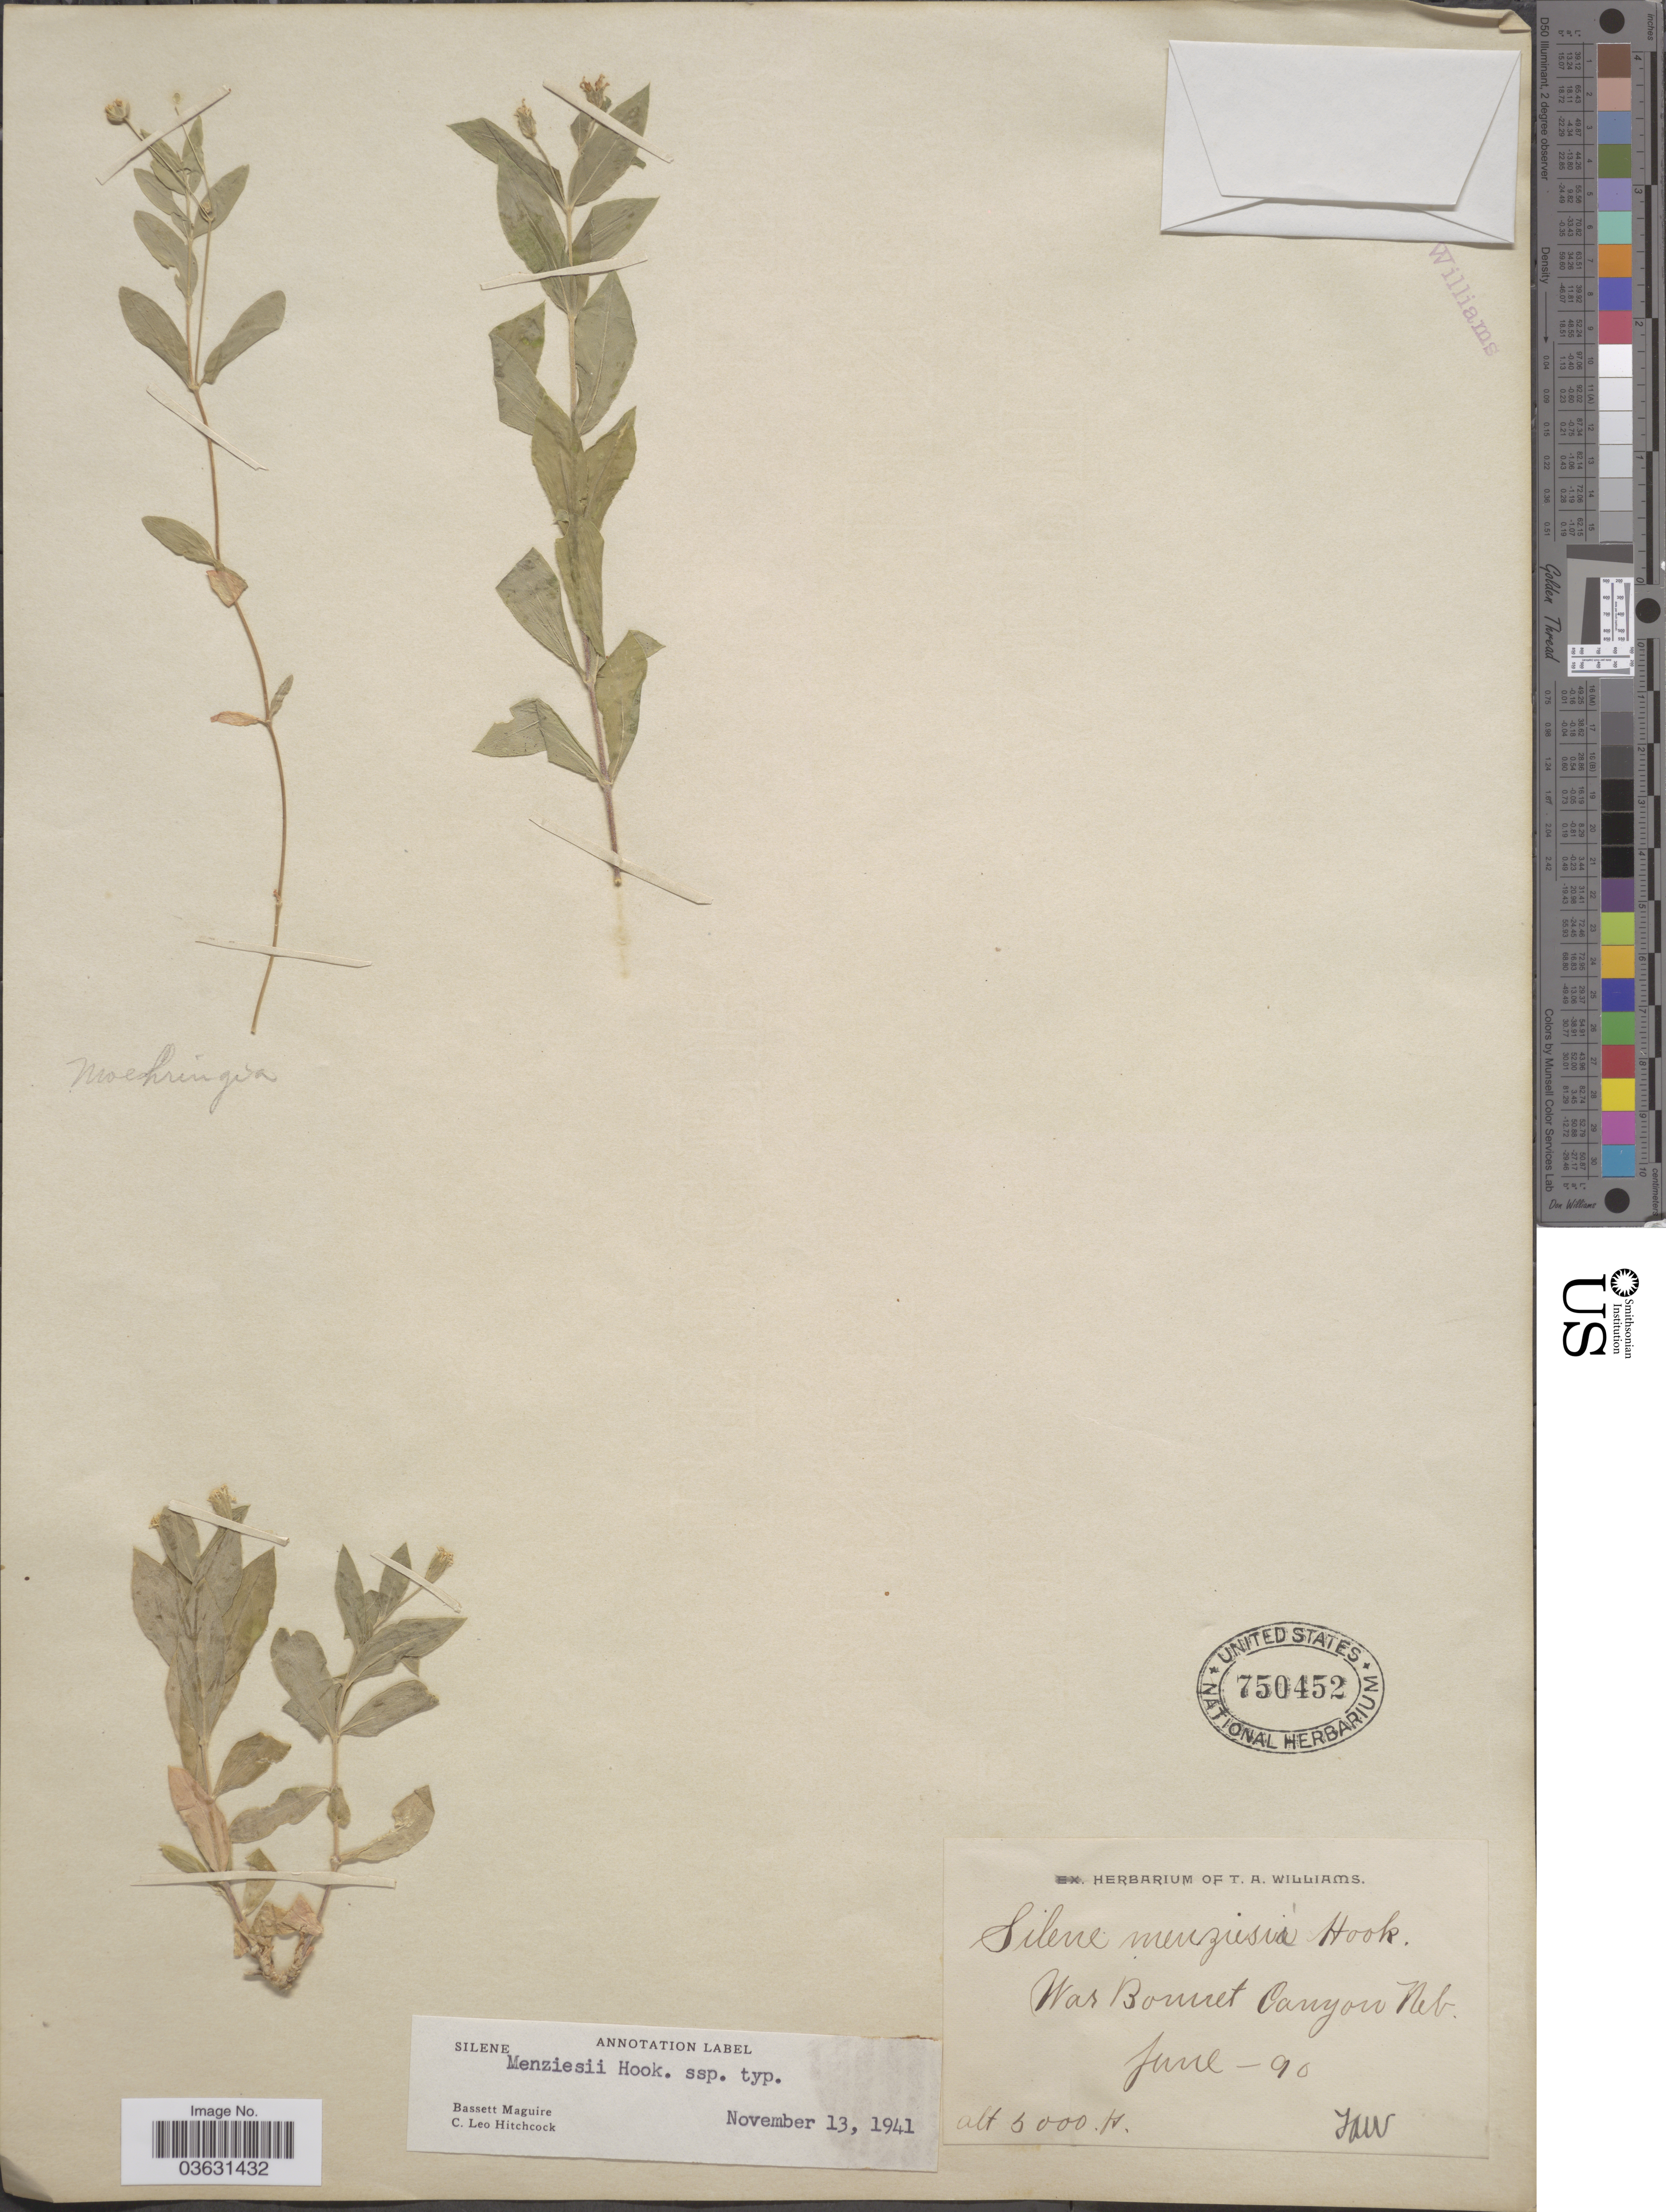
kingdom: Plantae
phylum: Tracheophyta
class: Magnoliopsida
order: Caryophyllales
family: Caryophyllaceae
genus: Silene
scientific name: Silene menziesii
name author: Hook.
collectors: T. A. Williams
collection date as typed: Transcribed d/m/y: /6/90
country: United States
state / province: Nebraska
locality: War Bonnet Canyon.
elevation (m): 1524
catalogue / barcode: US 750452